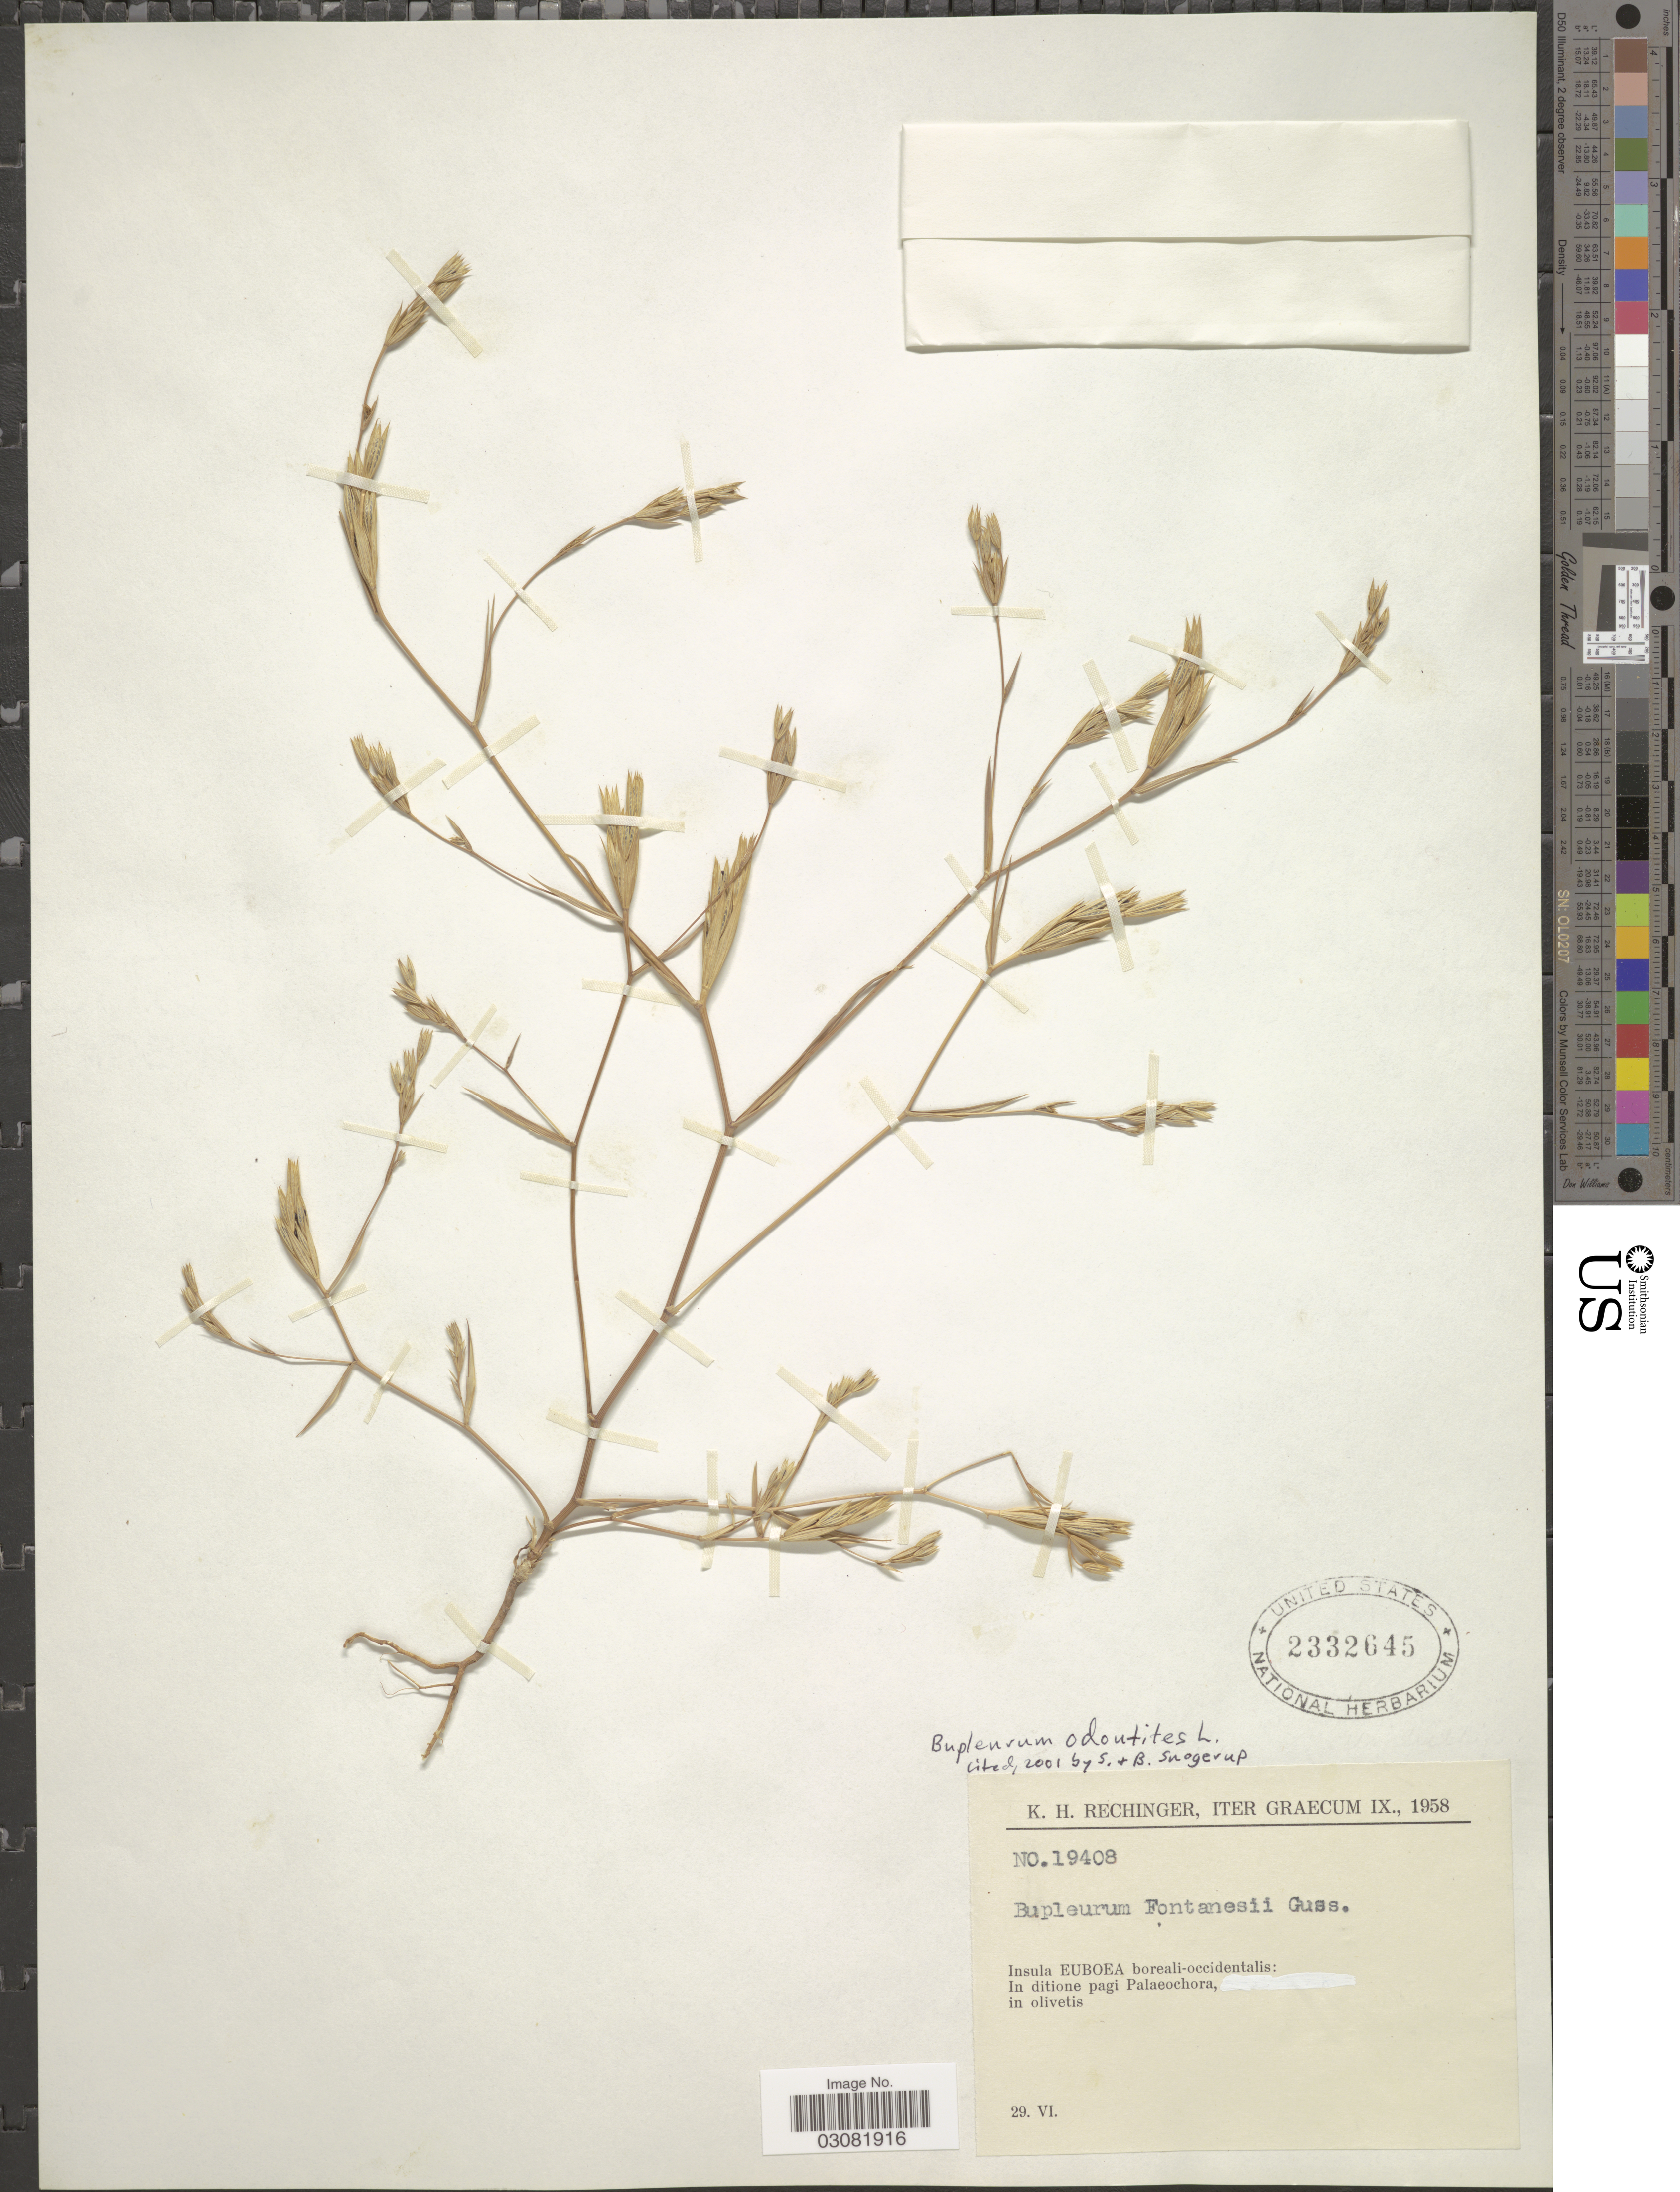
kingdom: Plantae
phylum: Tracheophyta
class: Magnoliopsida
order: Apiales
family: Apiaceae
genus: Bupleurum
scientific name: Bupleurum odontites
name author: L.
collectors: K. H. Rechinger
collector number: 19408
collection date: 1958-06-29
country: Greece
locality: Insula Euboea boreali-occidentalis: in ditione pagi Palaeochora, in olivetis.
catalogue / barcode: US 2332645